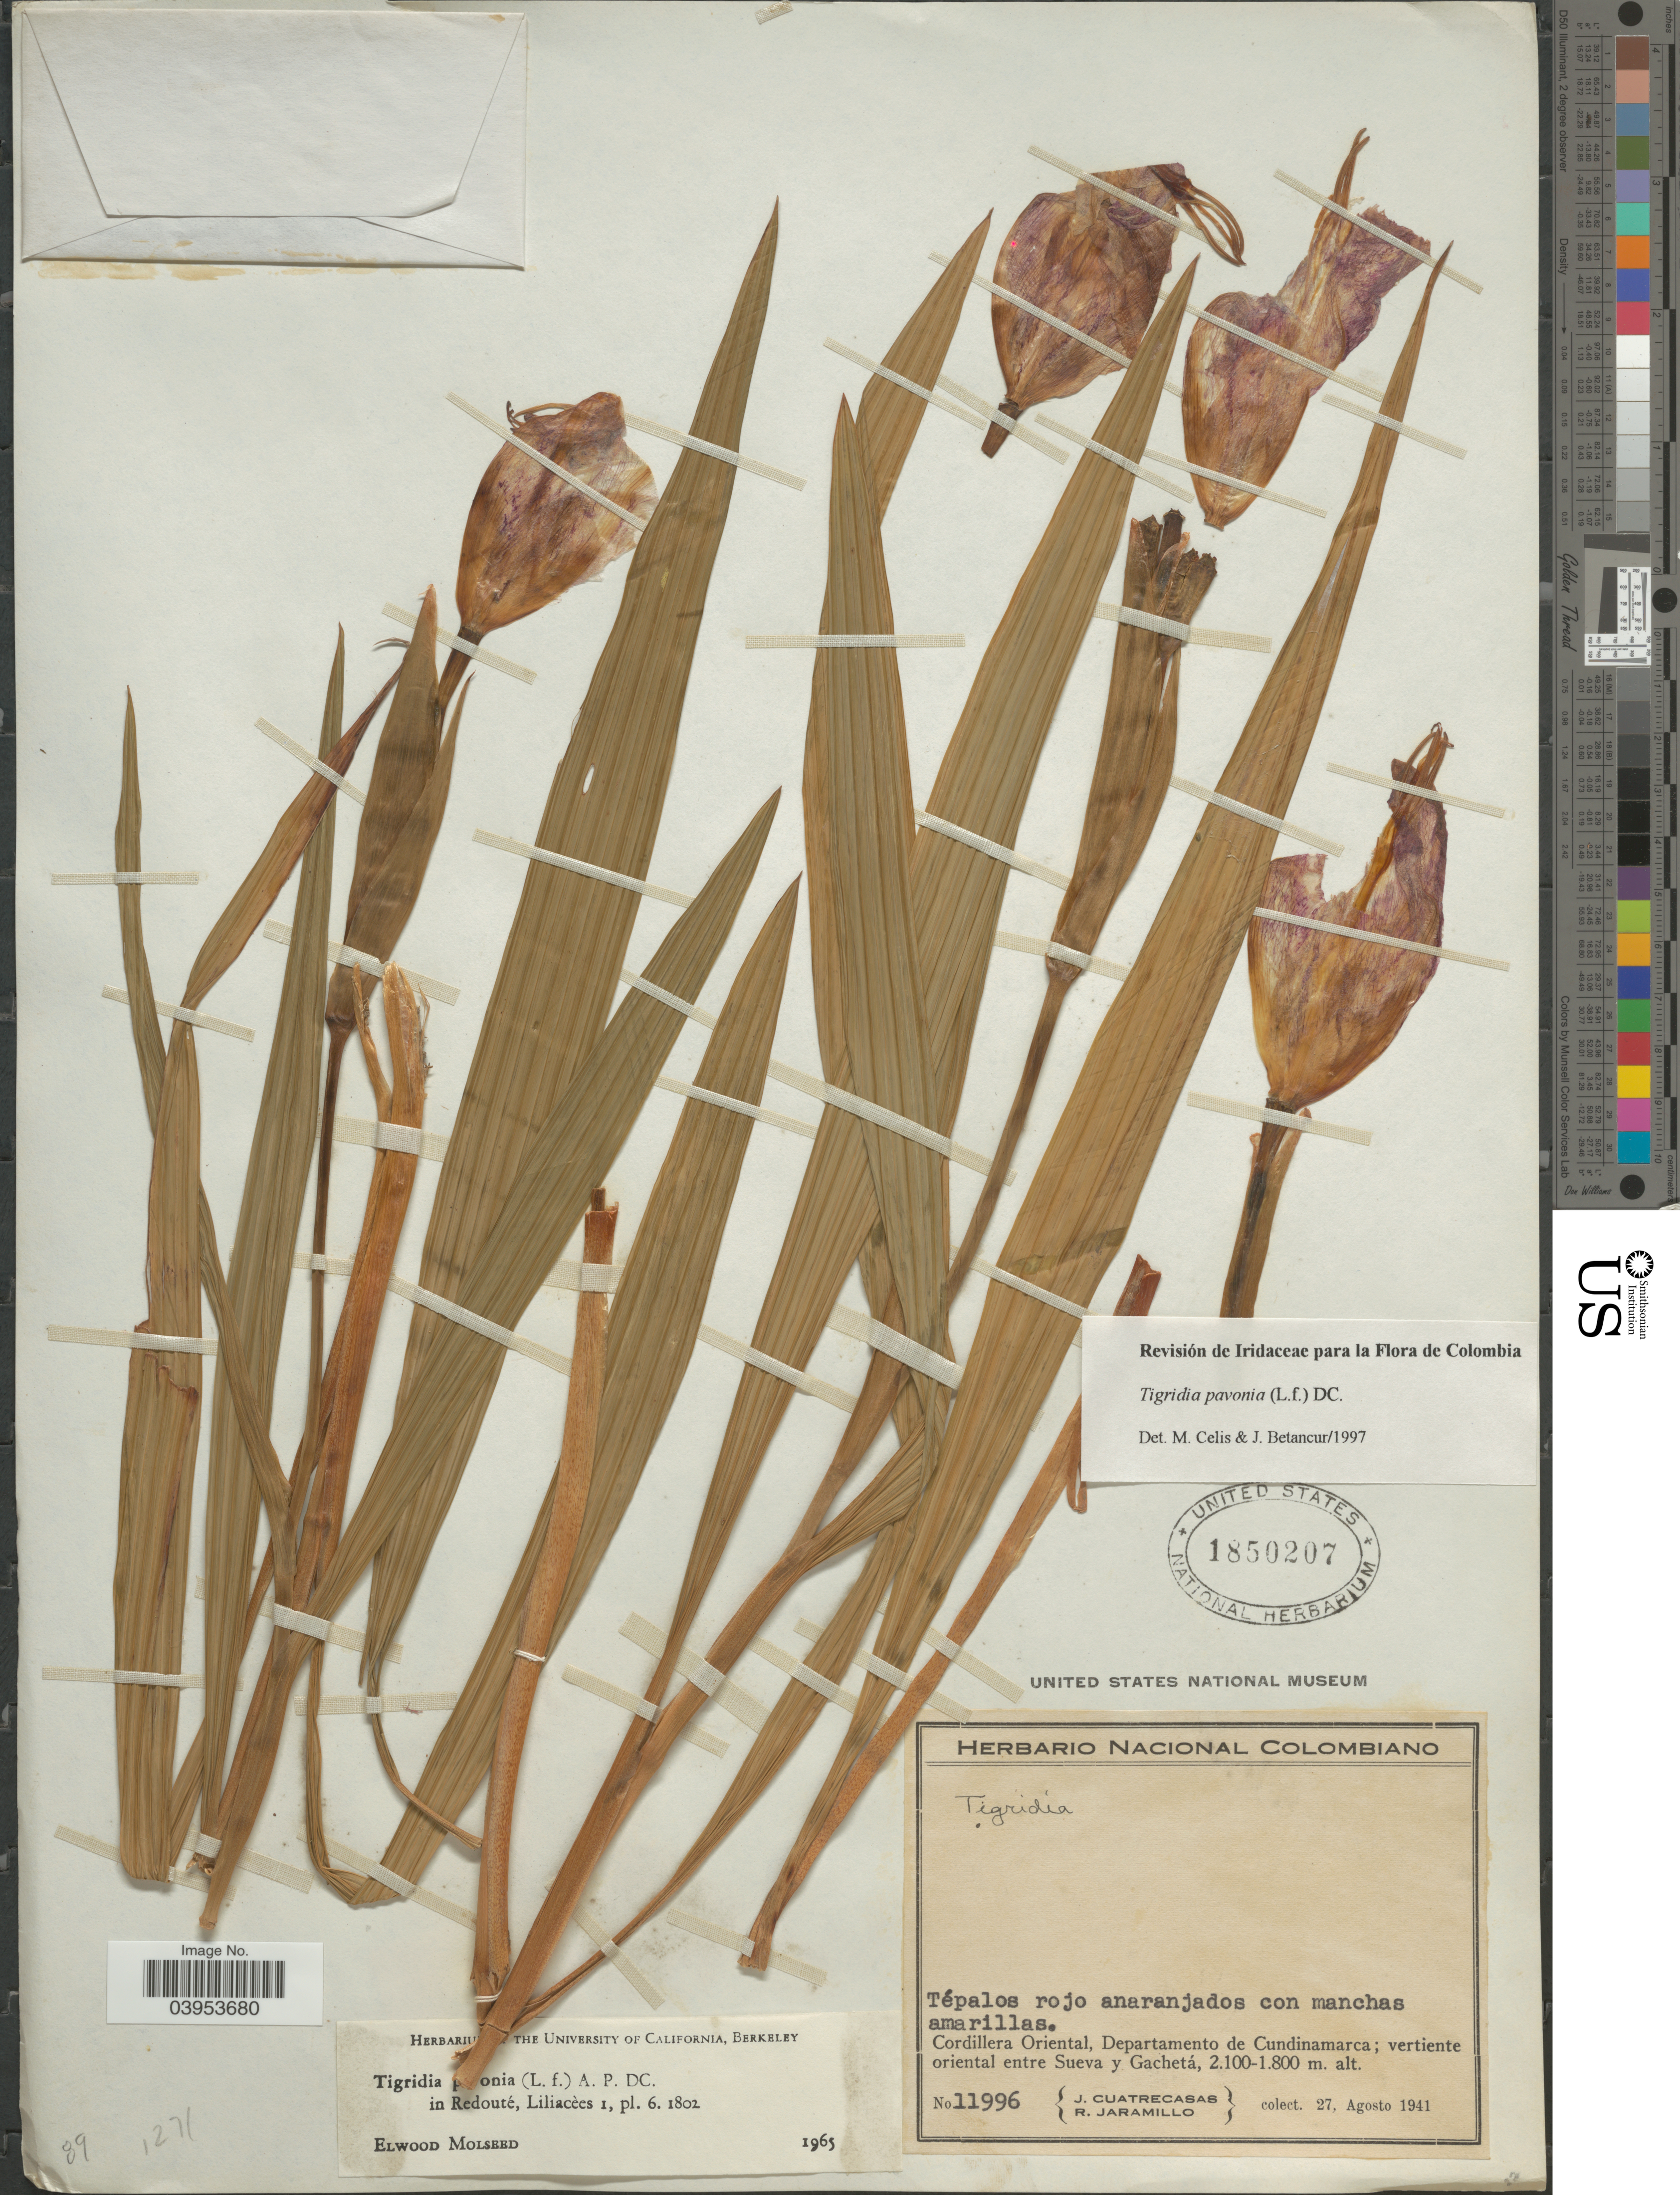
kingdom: Plantae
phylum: Tracheophyta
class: Liliopsida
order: Asparagales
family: Iridaceae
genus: Tigridia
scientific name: Tigridia pavonia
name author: (L. f.) DC.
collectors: J. Cuatrecasas & R. Jaramillo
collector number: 11996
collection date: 1941-08-27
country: Colombia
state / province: Cundinamarca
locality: Cordillera Oriental, Departamento de Cundinamarca; vertiente oriental entre Sueva y Gachetá.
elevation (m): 1800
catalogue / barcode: US 1850207